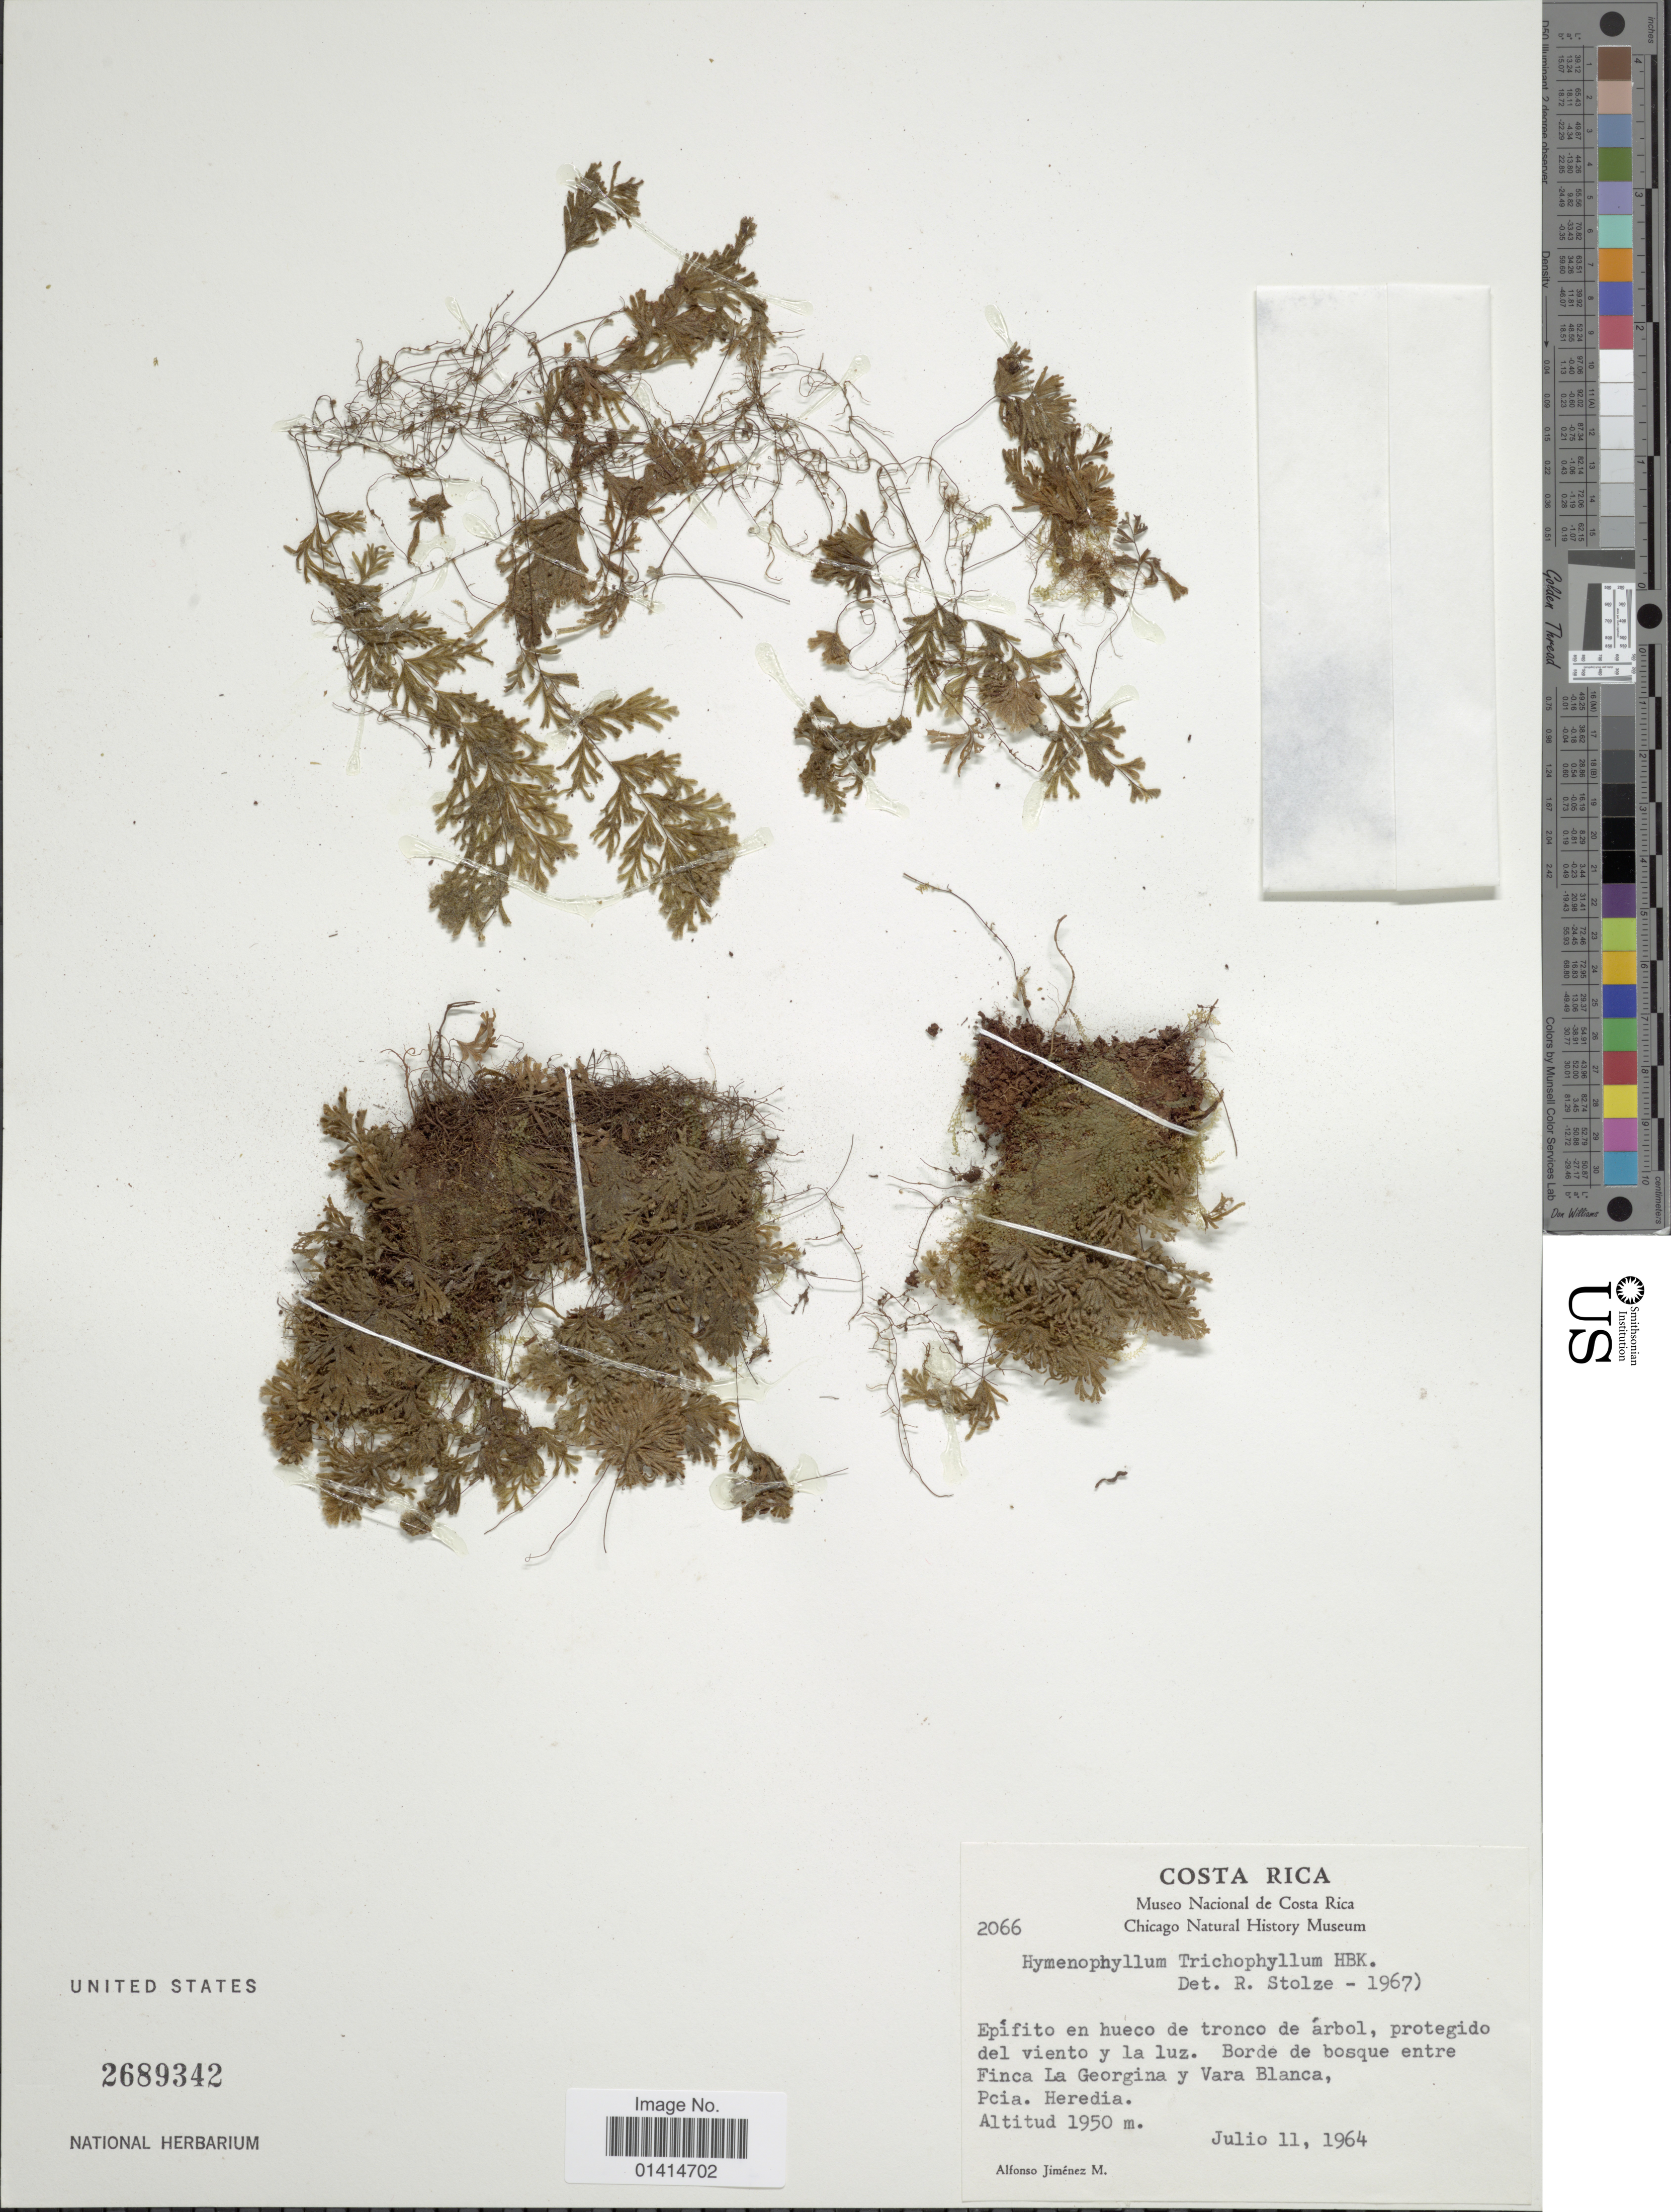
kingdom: Plantae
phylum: Tracheophyta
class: Polypodiopsida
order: Hymenophyllales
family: Hymenophyllaceae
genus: Hymenophyllum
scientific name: Hymenophyllum trichophyllum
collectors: A. Jimenez M.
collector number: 2066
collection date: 1964-07-11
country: Costa Rica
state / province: Heredia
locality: Borde de bosque entre Finca La Georgina y Vara Blanca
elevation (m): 1950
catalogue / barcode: US 2689342